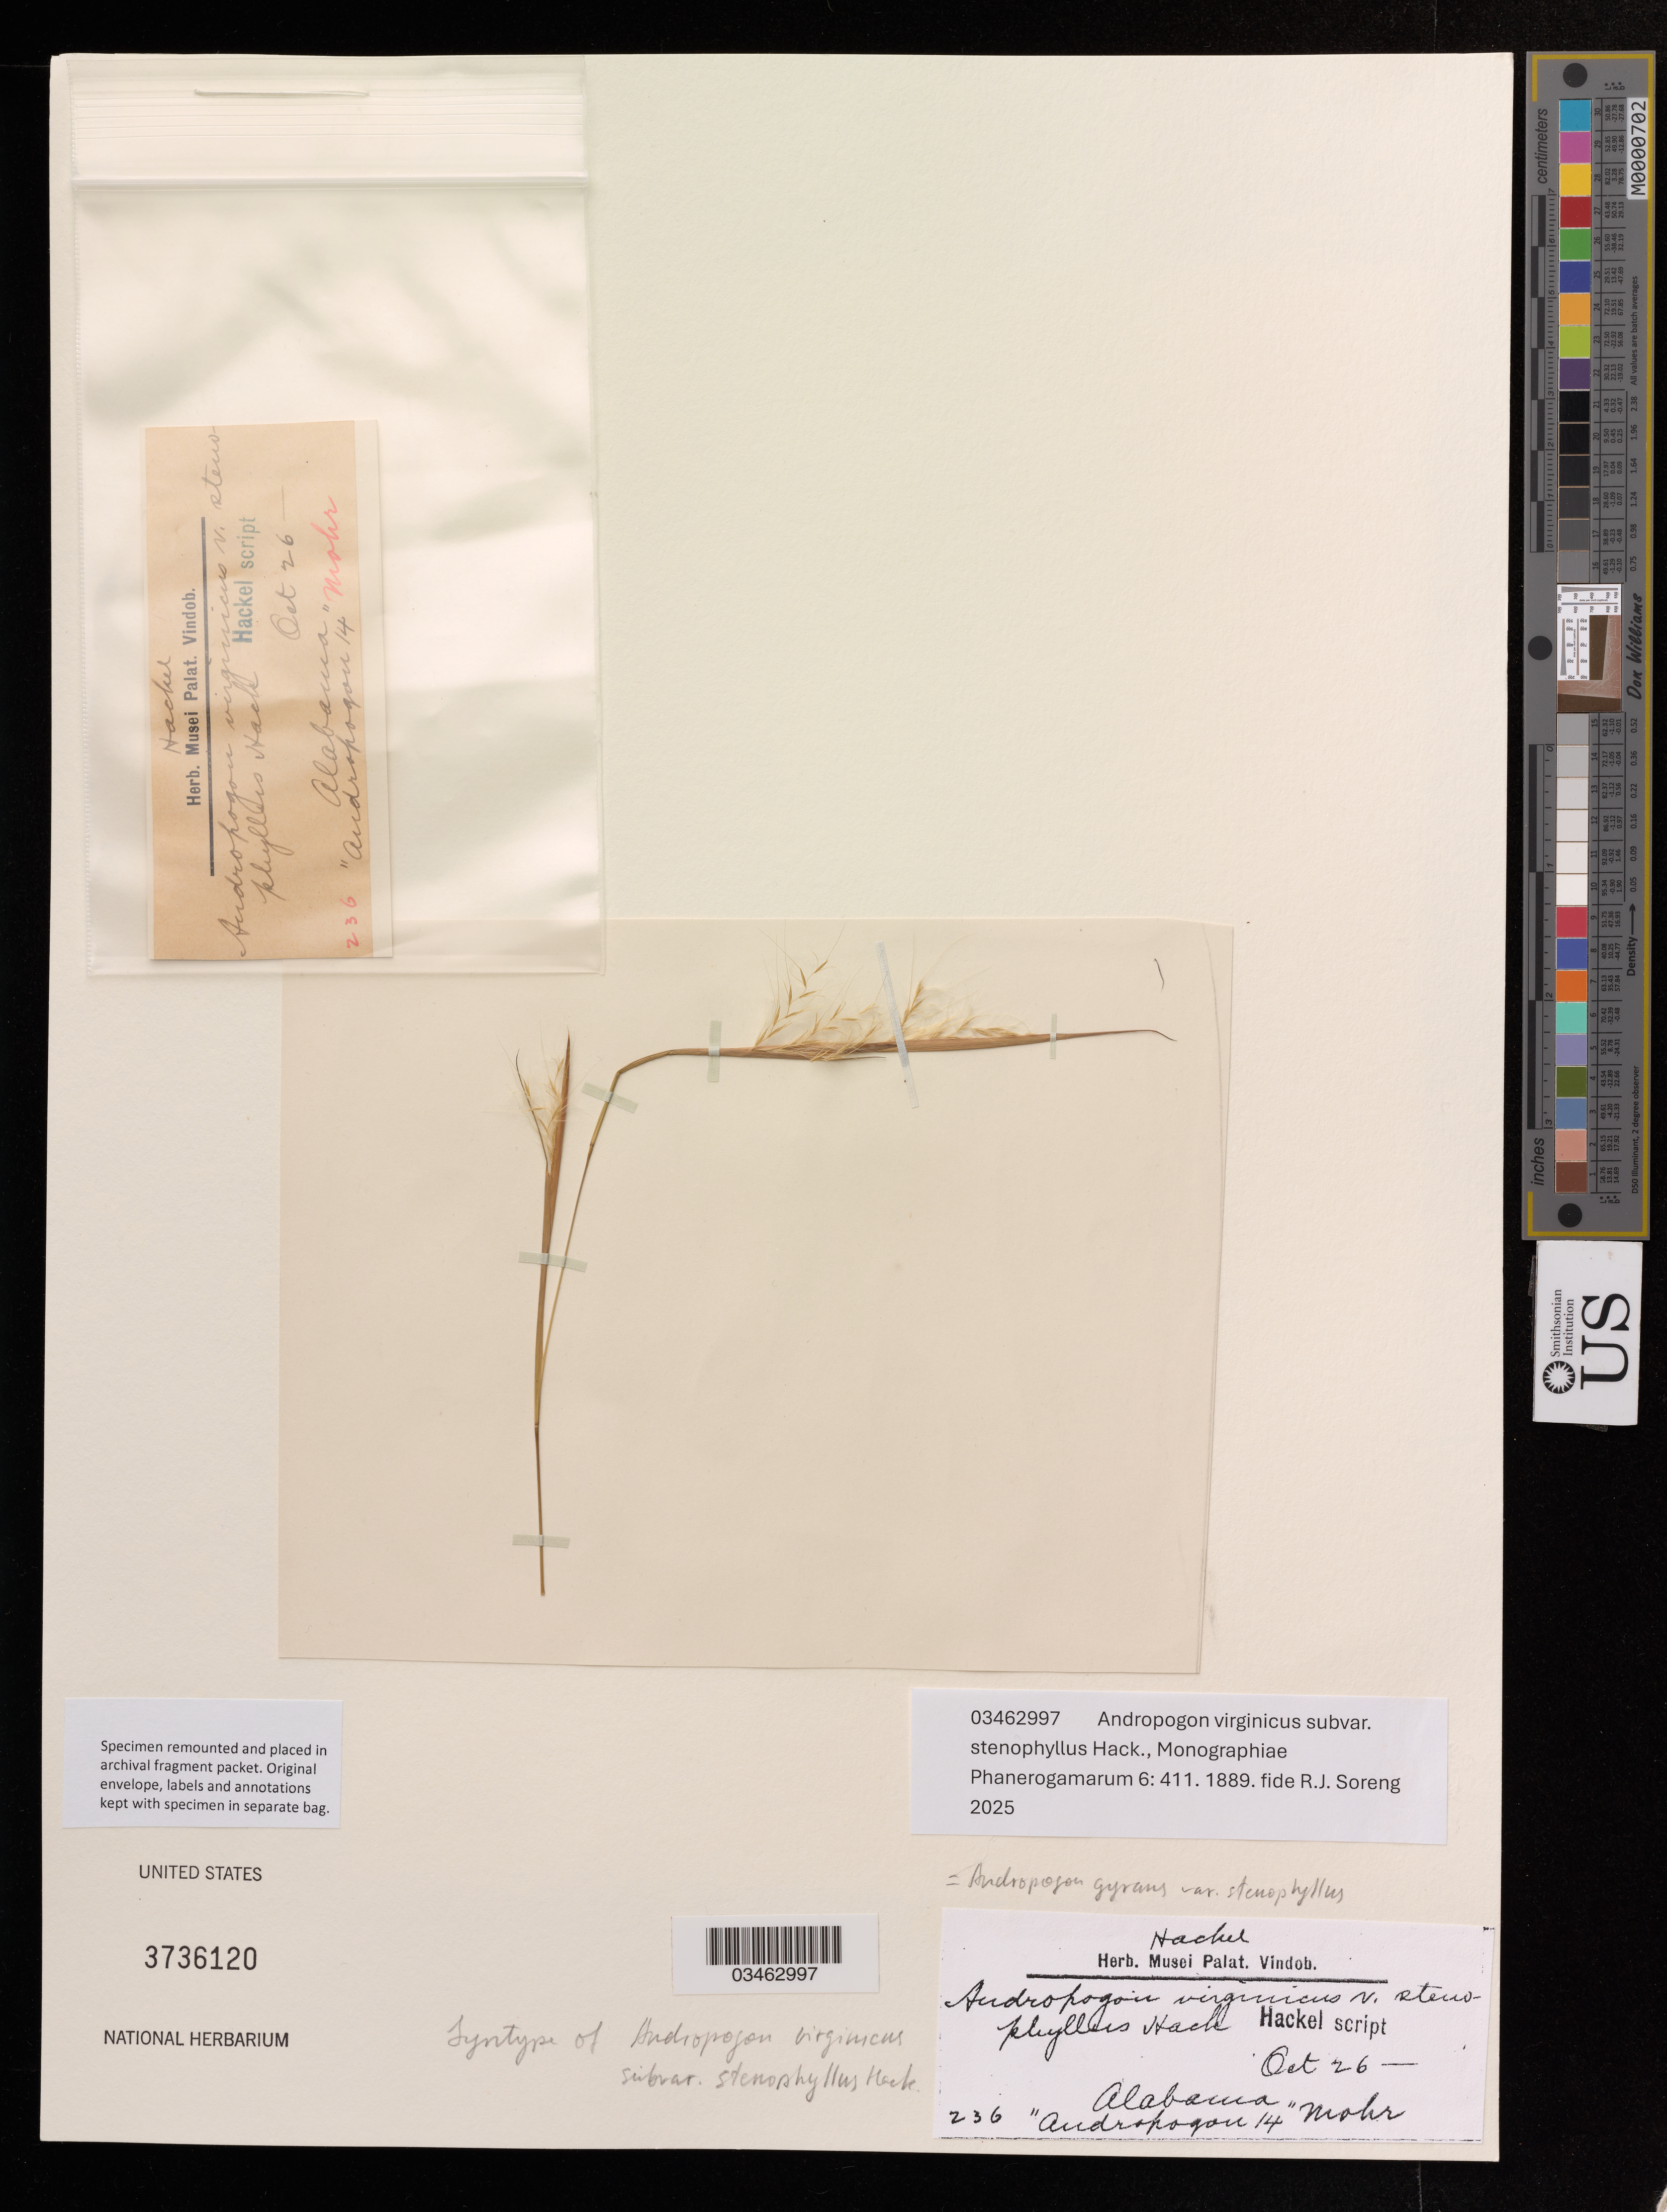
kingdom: Plantae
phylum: Tracheophyta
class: Liliopsida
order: Poales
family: Poaceae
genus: Andropogon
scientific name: Andropogon virginicus subvar. stenophyllus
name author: Hack.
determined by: Soreng, Robert J., Research Associate (BOT), Smithsonian Institution - National Museum of Natural History (UNITED STATES)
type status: Syntype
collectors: C. T. Mohr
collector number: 236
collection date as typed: Oct 26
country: United States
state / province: Alabama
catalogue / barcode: US 3736120